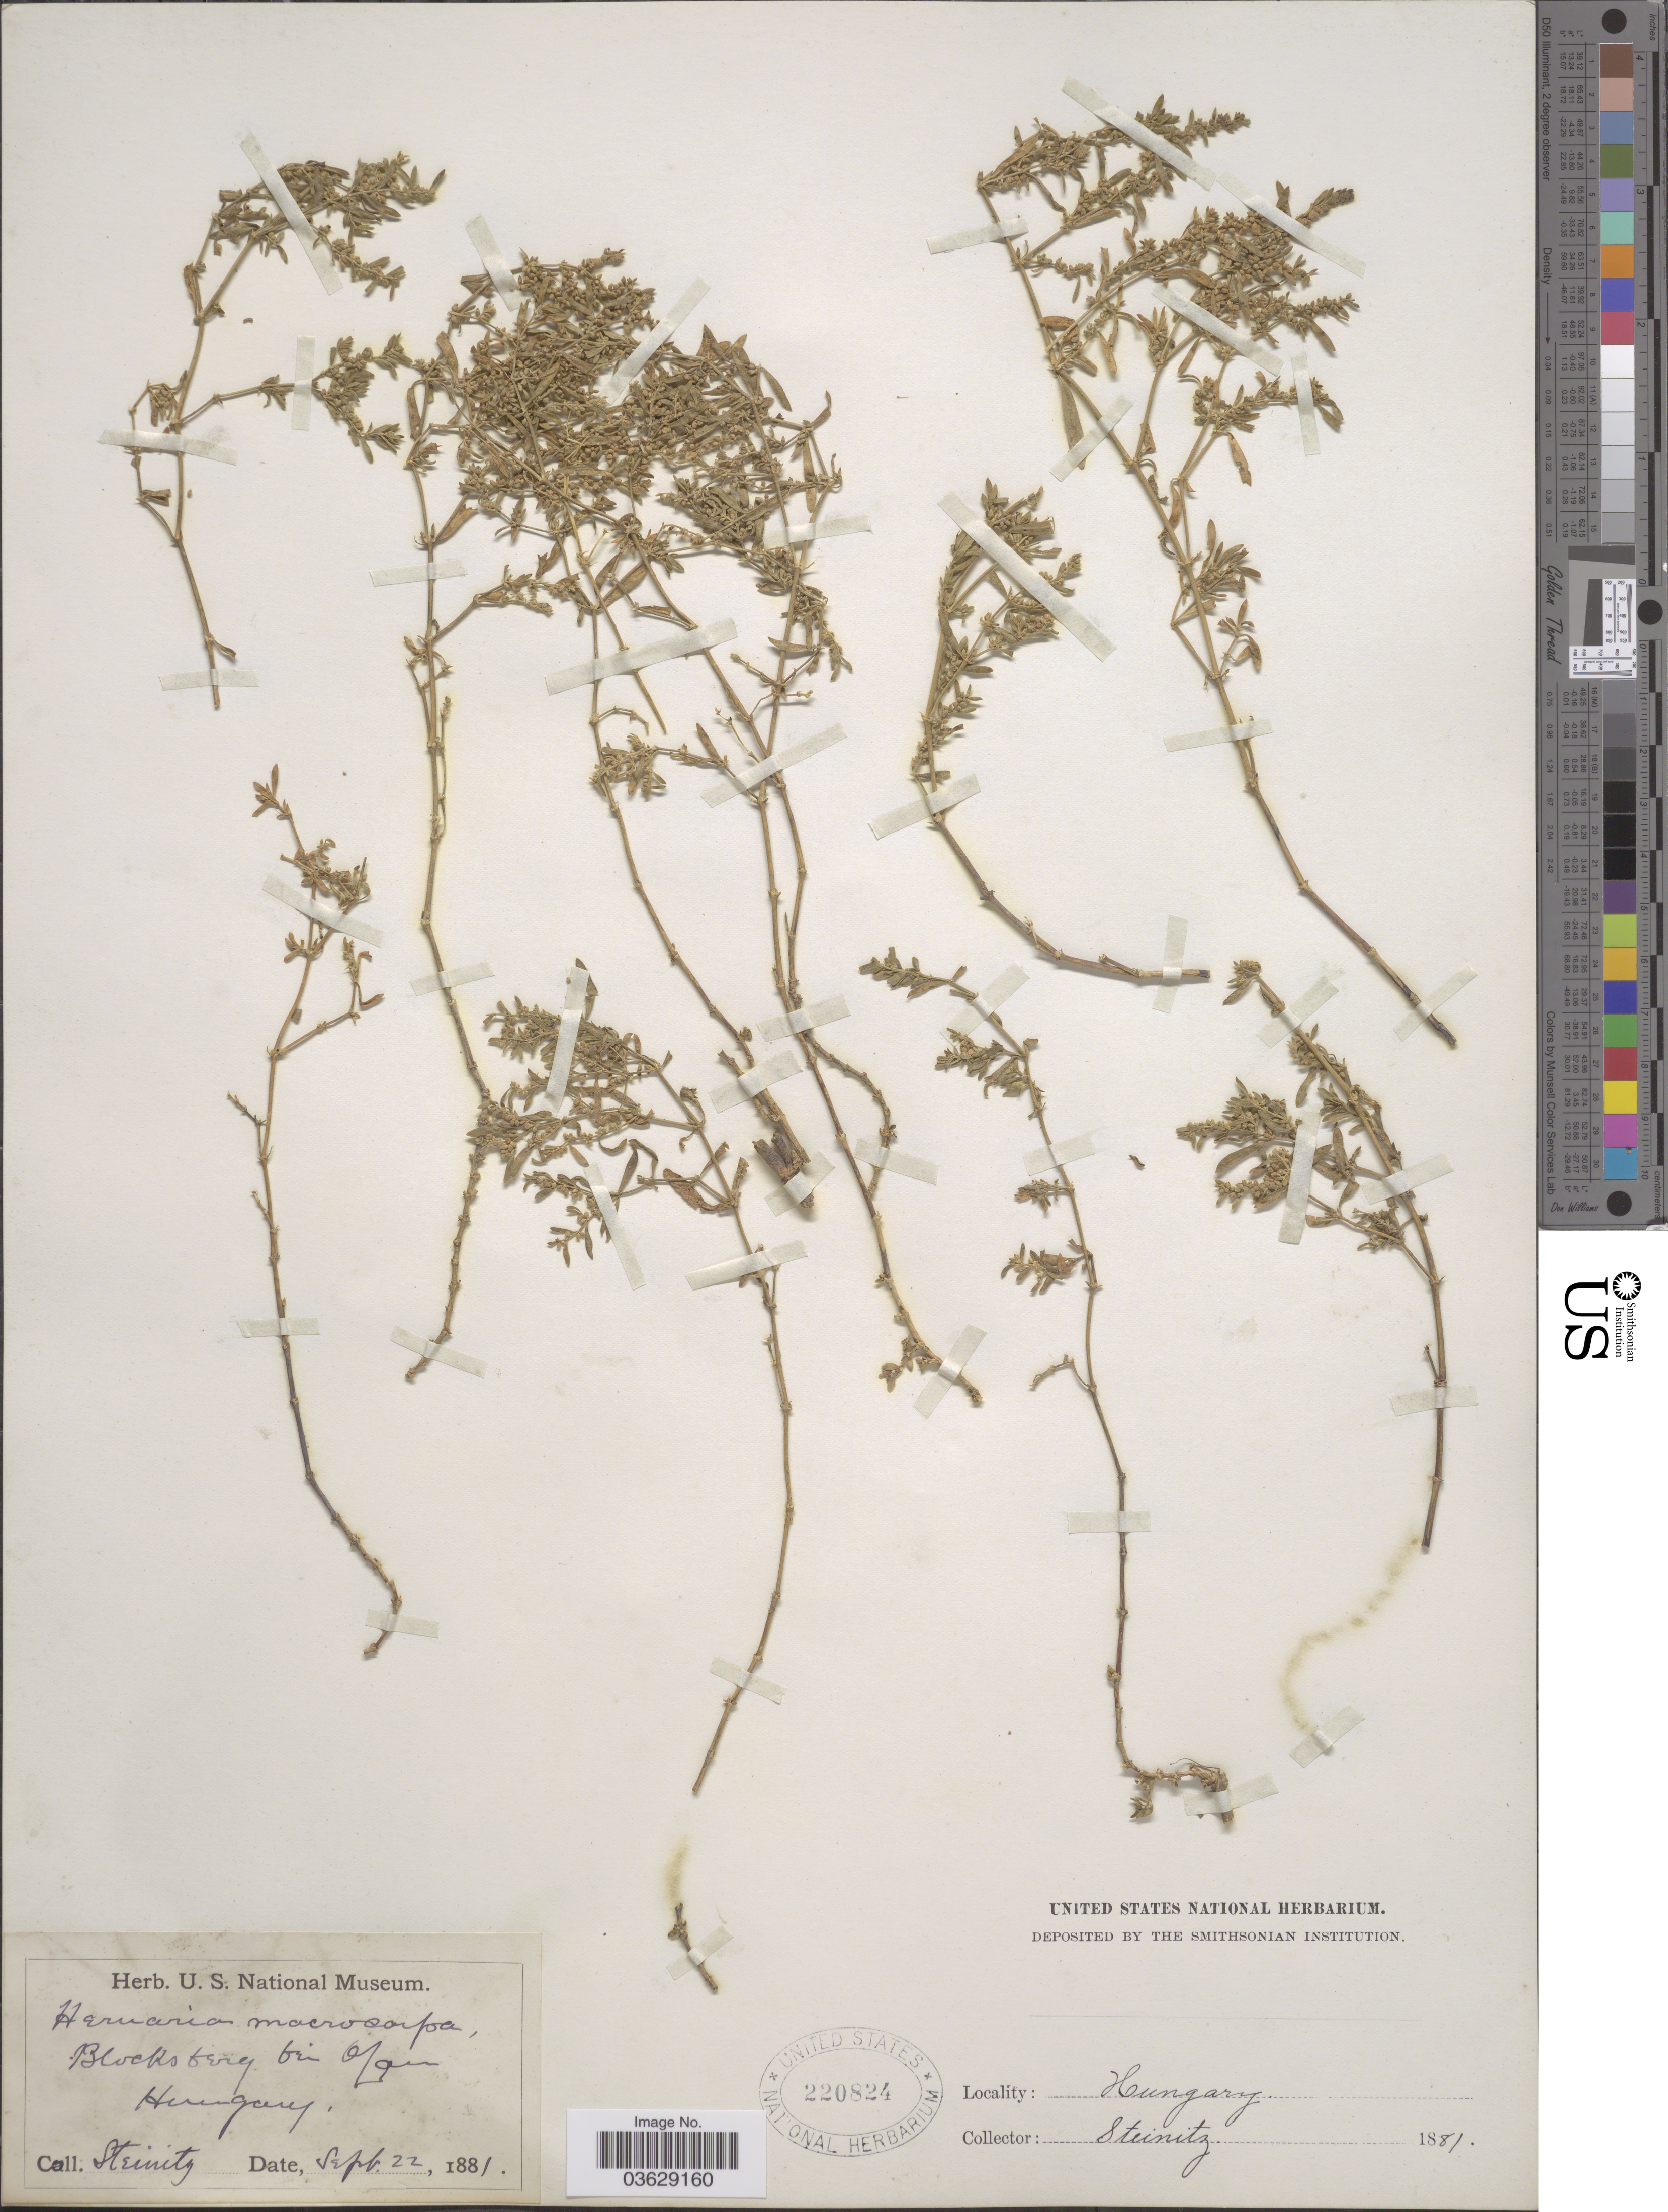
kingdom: Plantae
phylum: Tracheophyta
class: Magnoliopsida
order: Caryophyllales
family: Caryophyllaceae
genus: Herniaria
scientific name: Herniaria incana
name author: Lam.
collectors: -. Steinitz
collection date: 1881-09-22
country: Hungary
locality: Blocksberg bei Ofan.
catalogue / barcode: US 220824